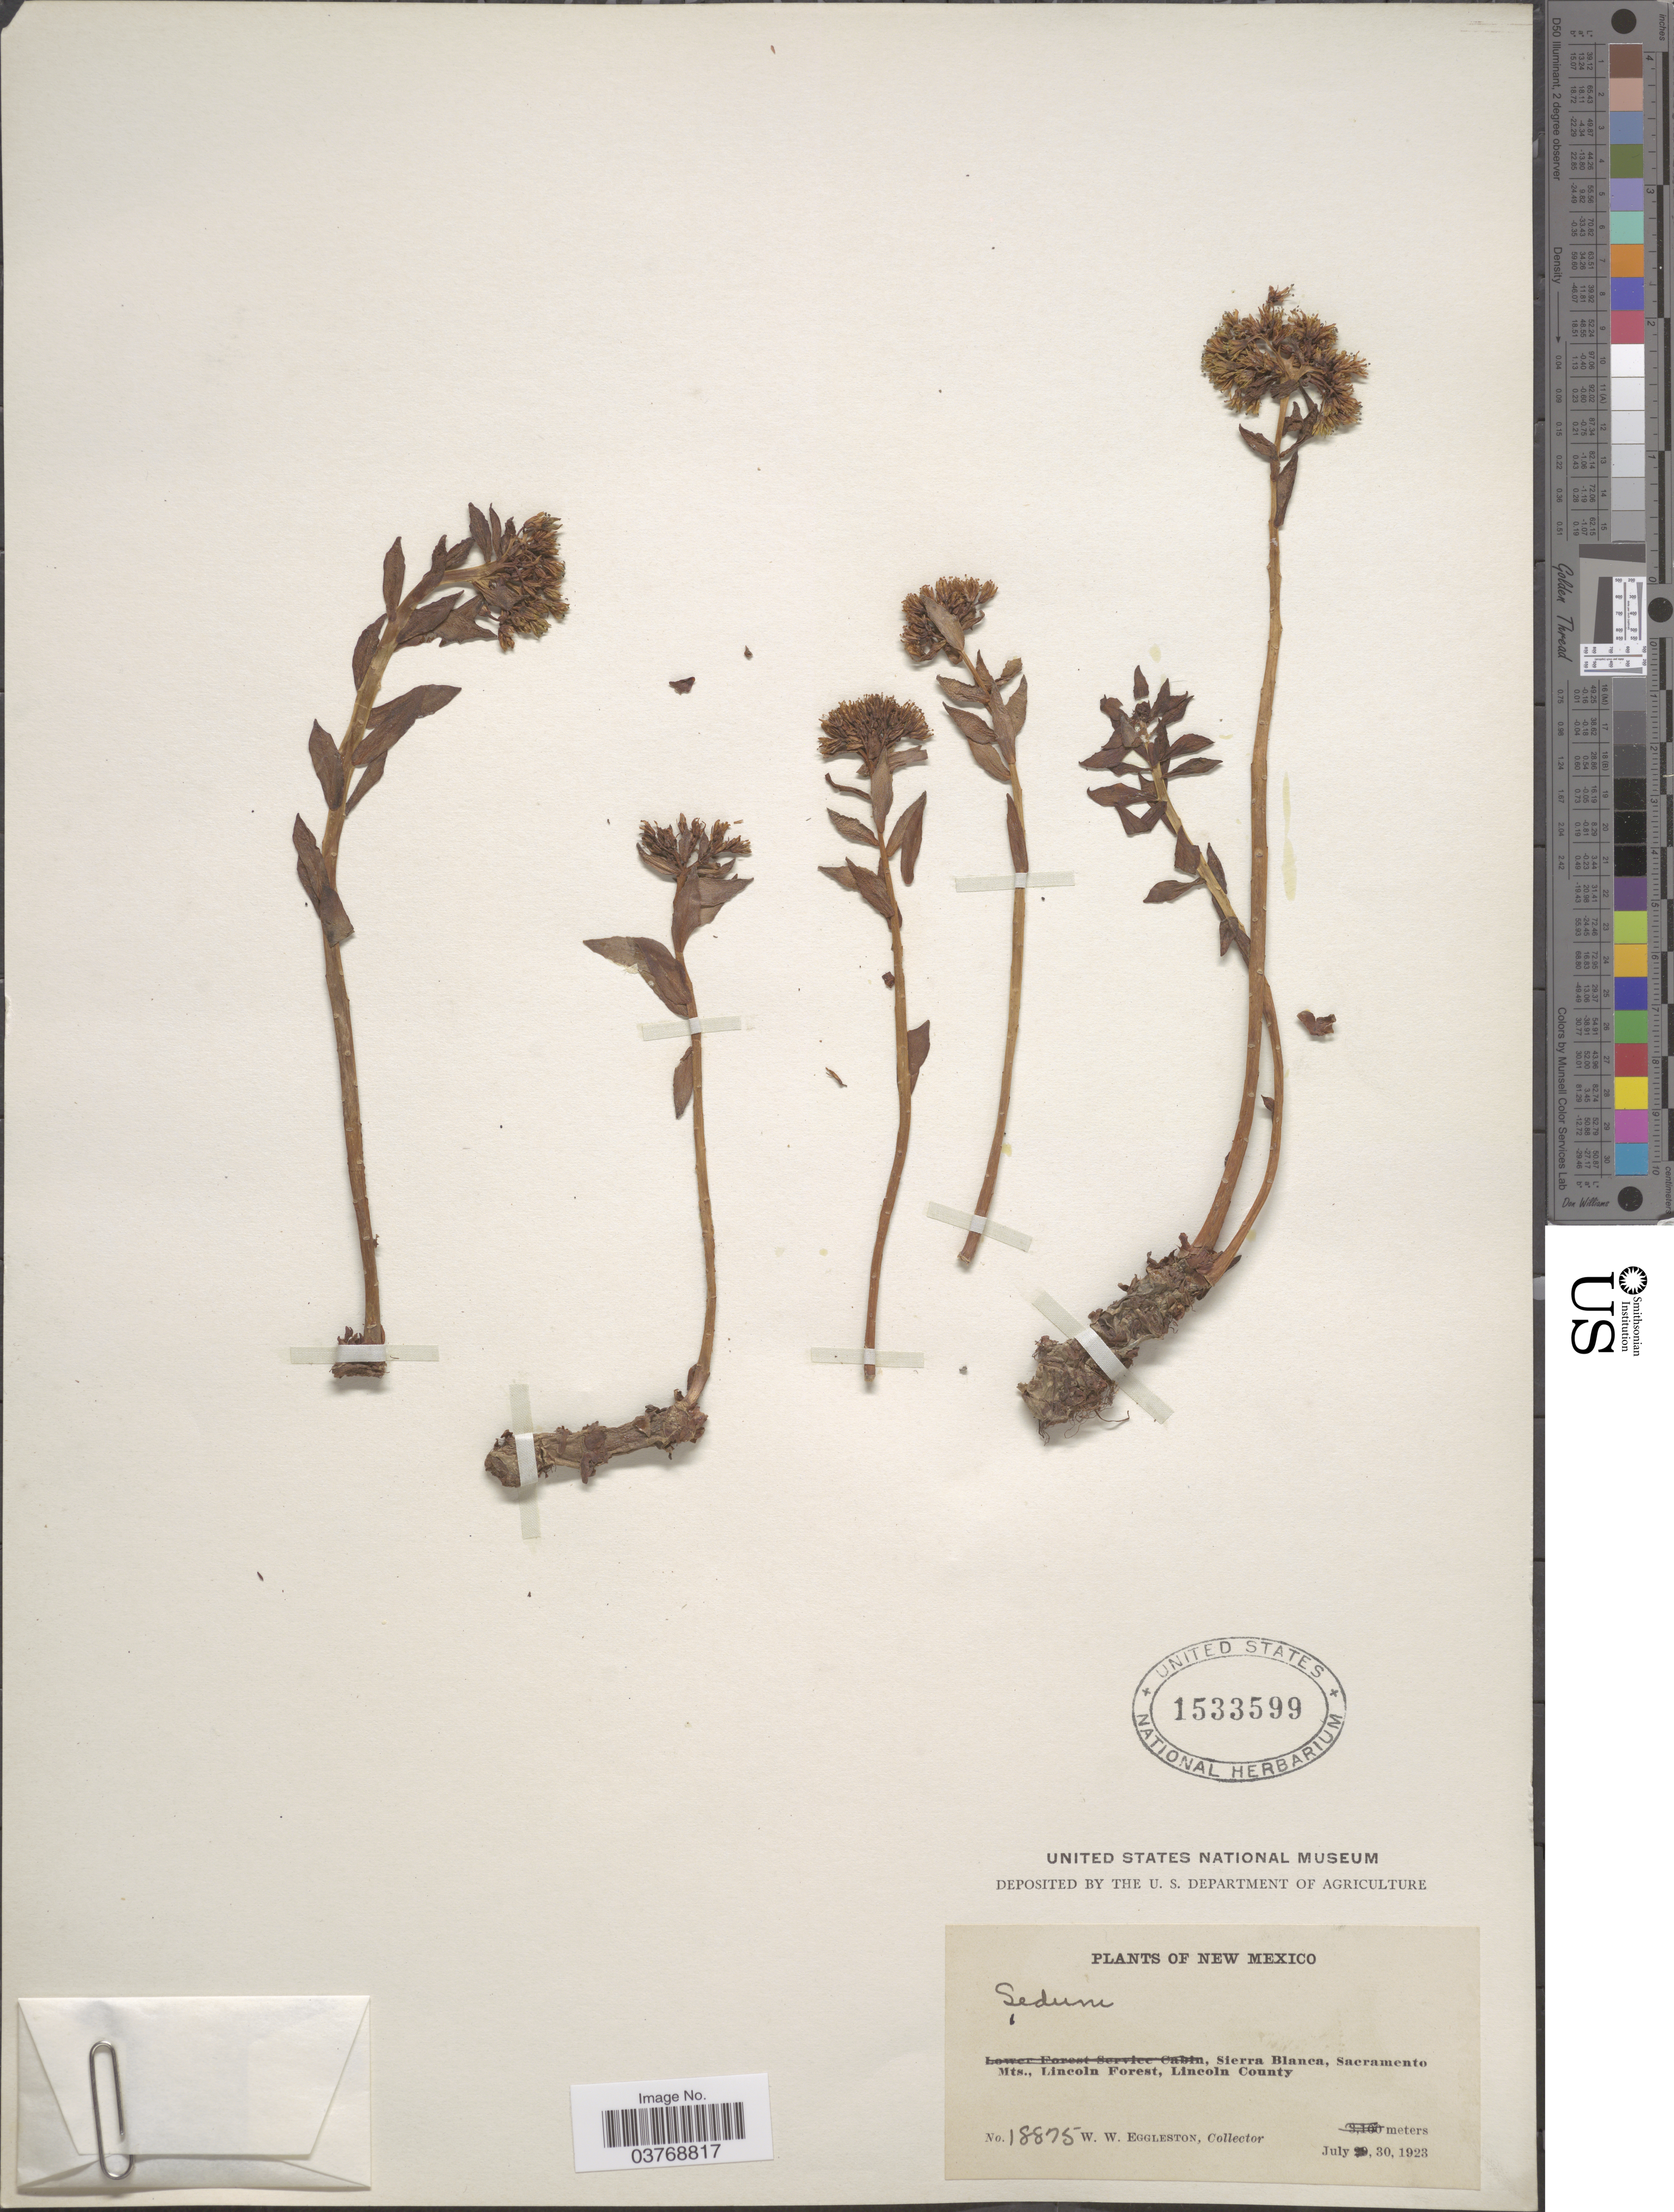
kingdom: Plantae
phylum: Tracheophyta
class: Magnoliopsida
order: Saxifragales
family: Crassulaceae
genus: Rhodiola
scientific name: Rhodiola integrifolia subsp. neomexicana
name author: (Britton) Kartesz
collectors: W. W. Eggleston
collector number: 18875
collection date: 1923-07-30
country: United States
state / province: New Mexico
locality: Sierra Blanca, Sacramento Mts., Lincoln Forest, Lincoln County.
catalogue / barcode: US 1533599